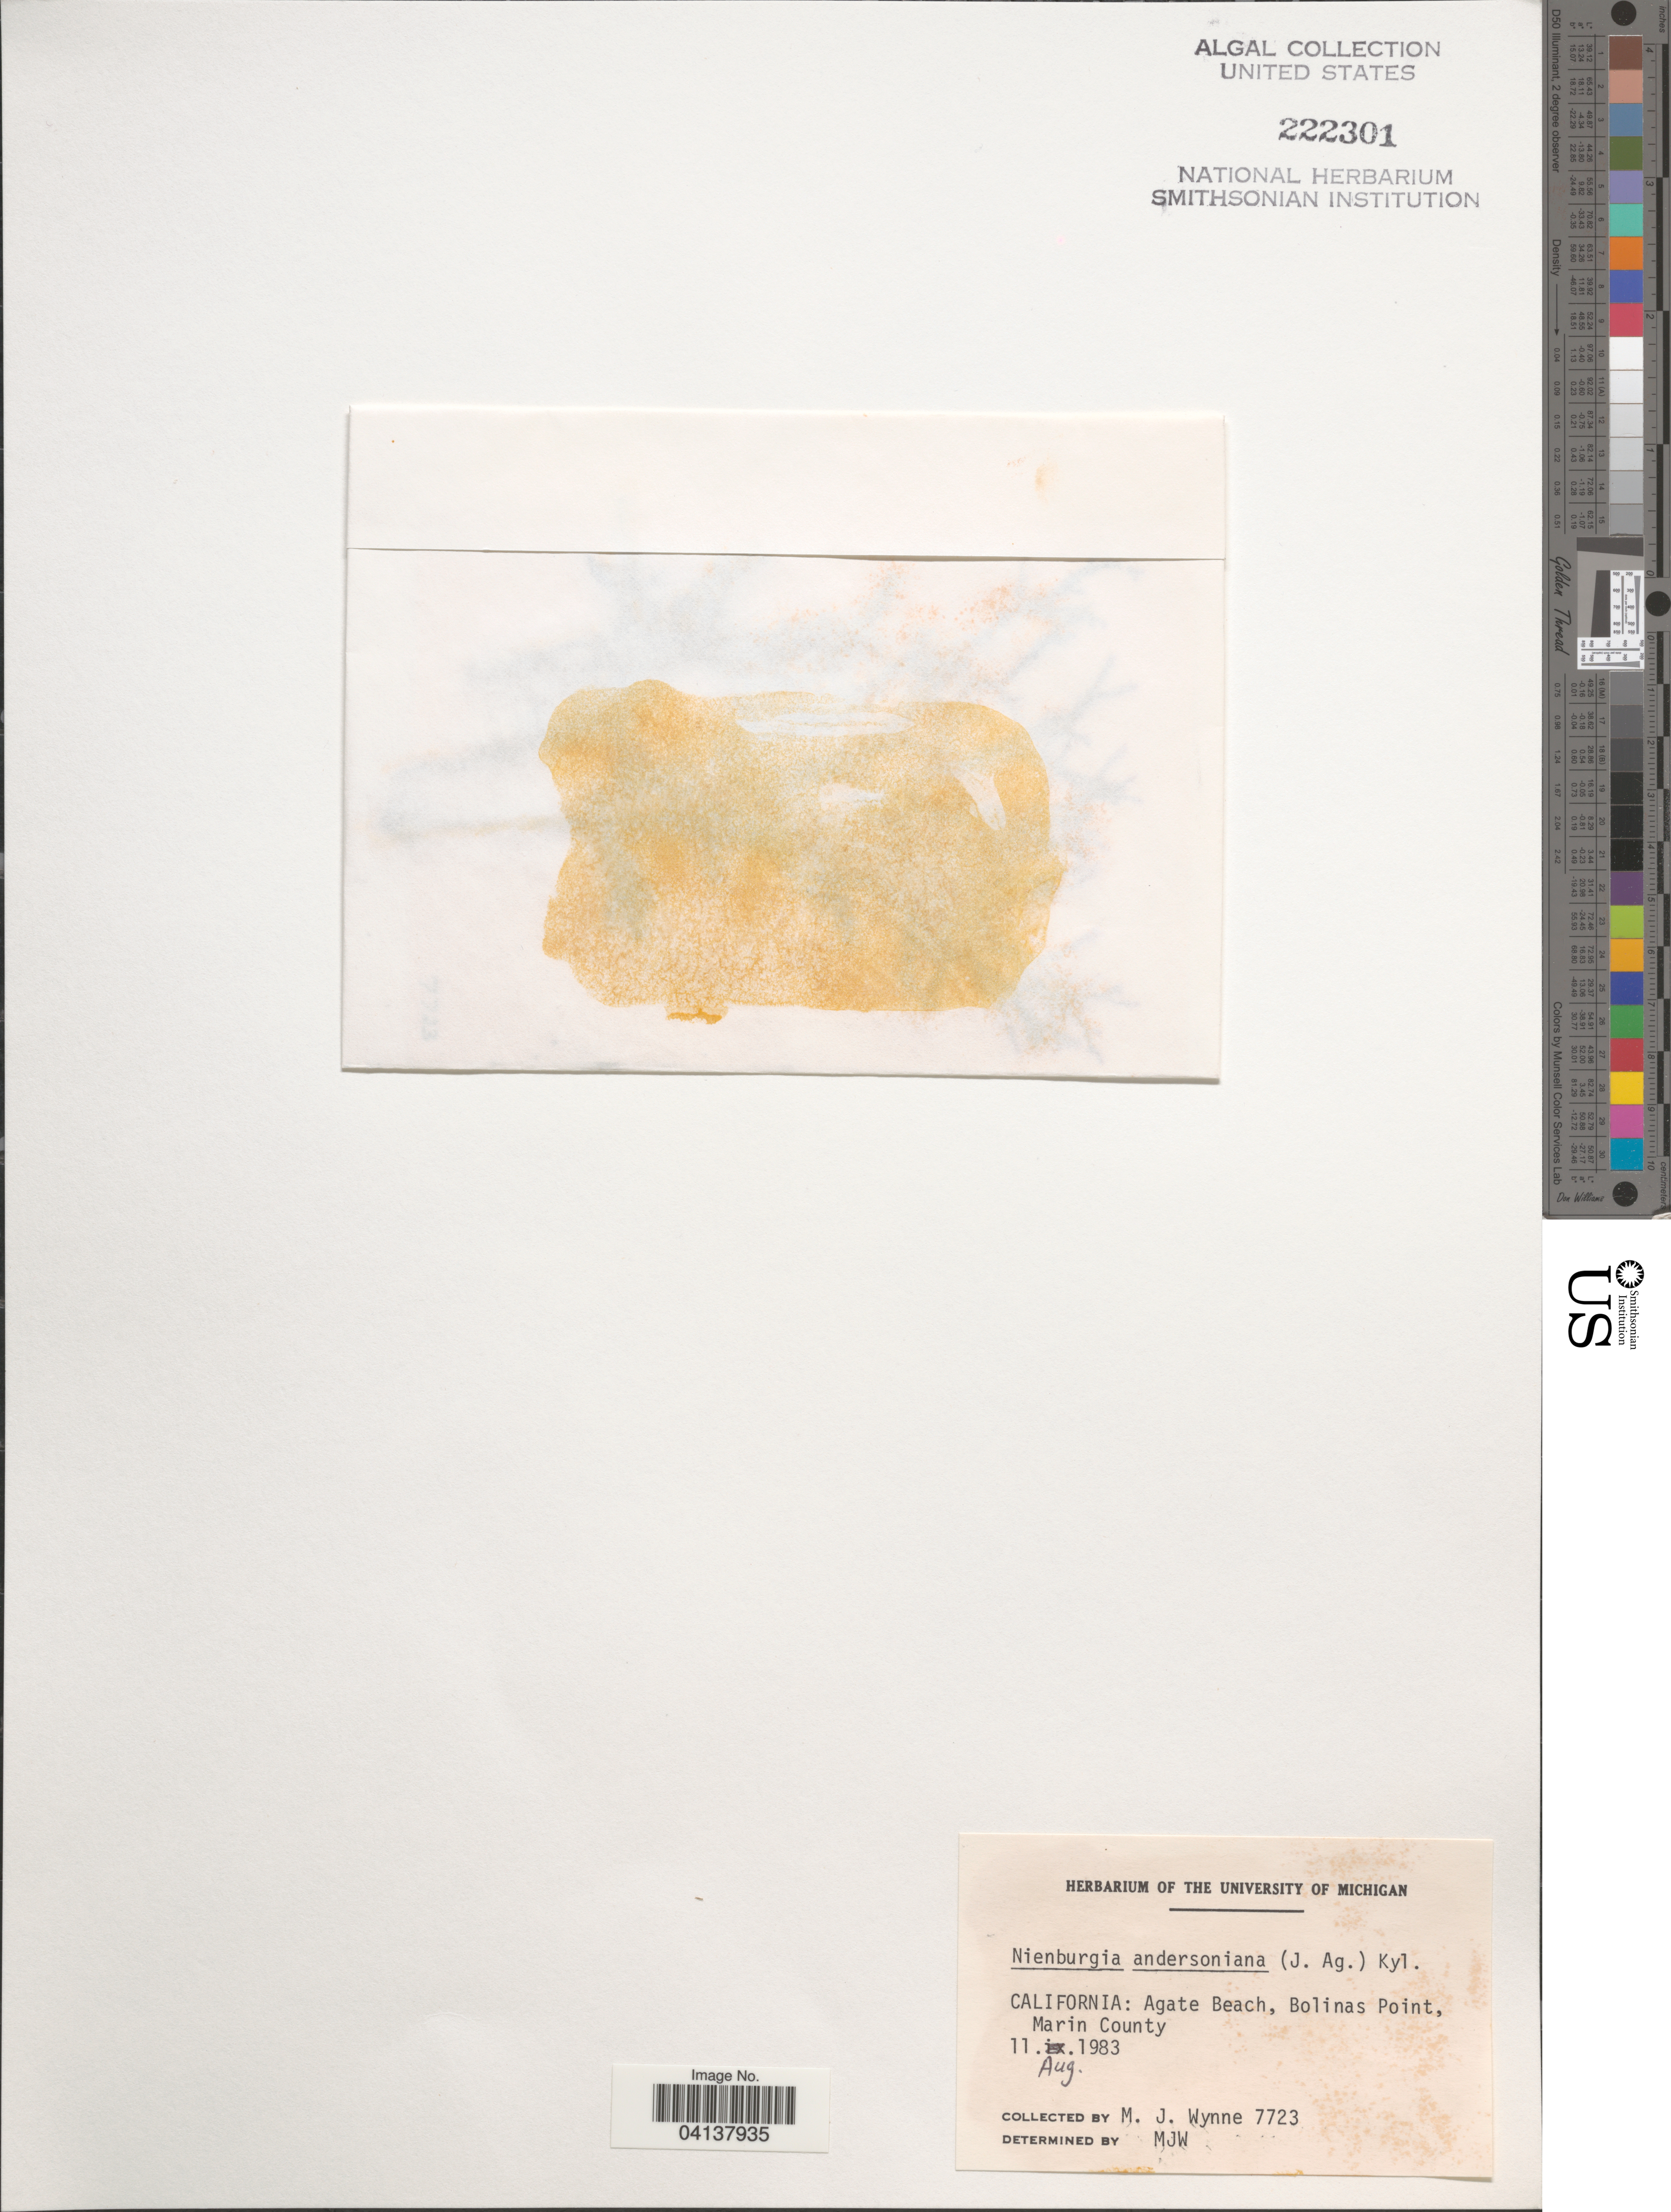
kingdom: Plantae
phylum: Rhodophyta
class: Florideophyceae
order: Ceramiales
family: Delesseriaceae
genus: Nienburgia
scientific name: Nienburgia andersoniana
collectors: M.J. Wynne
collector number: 7723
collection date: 1983-08-11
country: United States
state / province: California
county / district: Marin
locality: Agate Beach, Bolinas Point, Marin County.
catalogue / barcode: US 222301